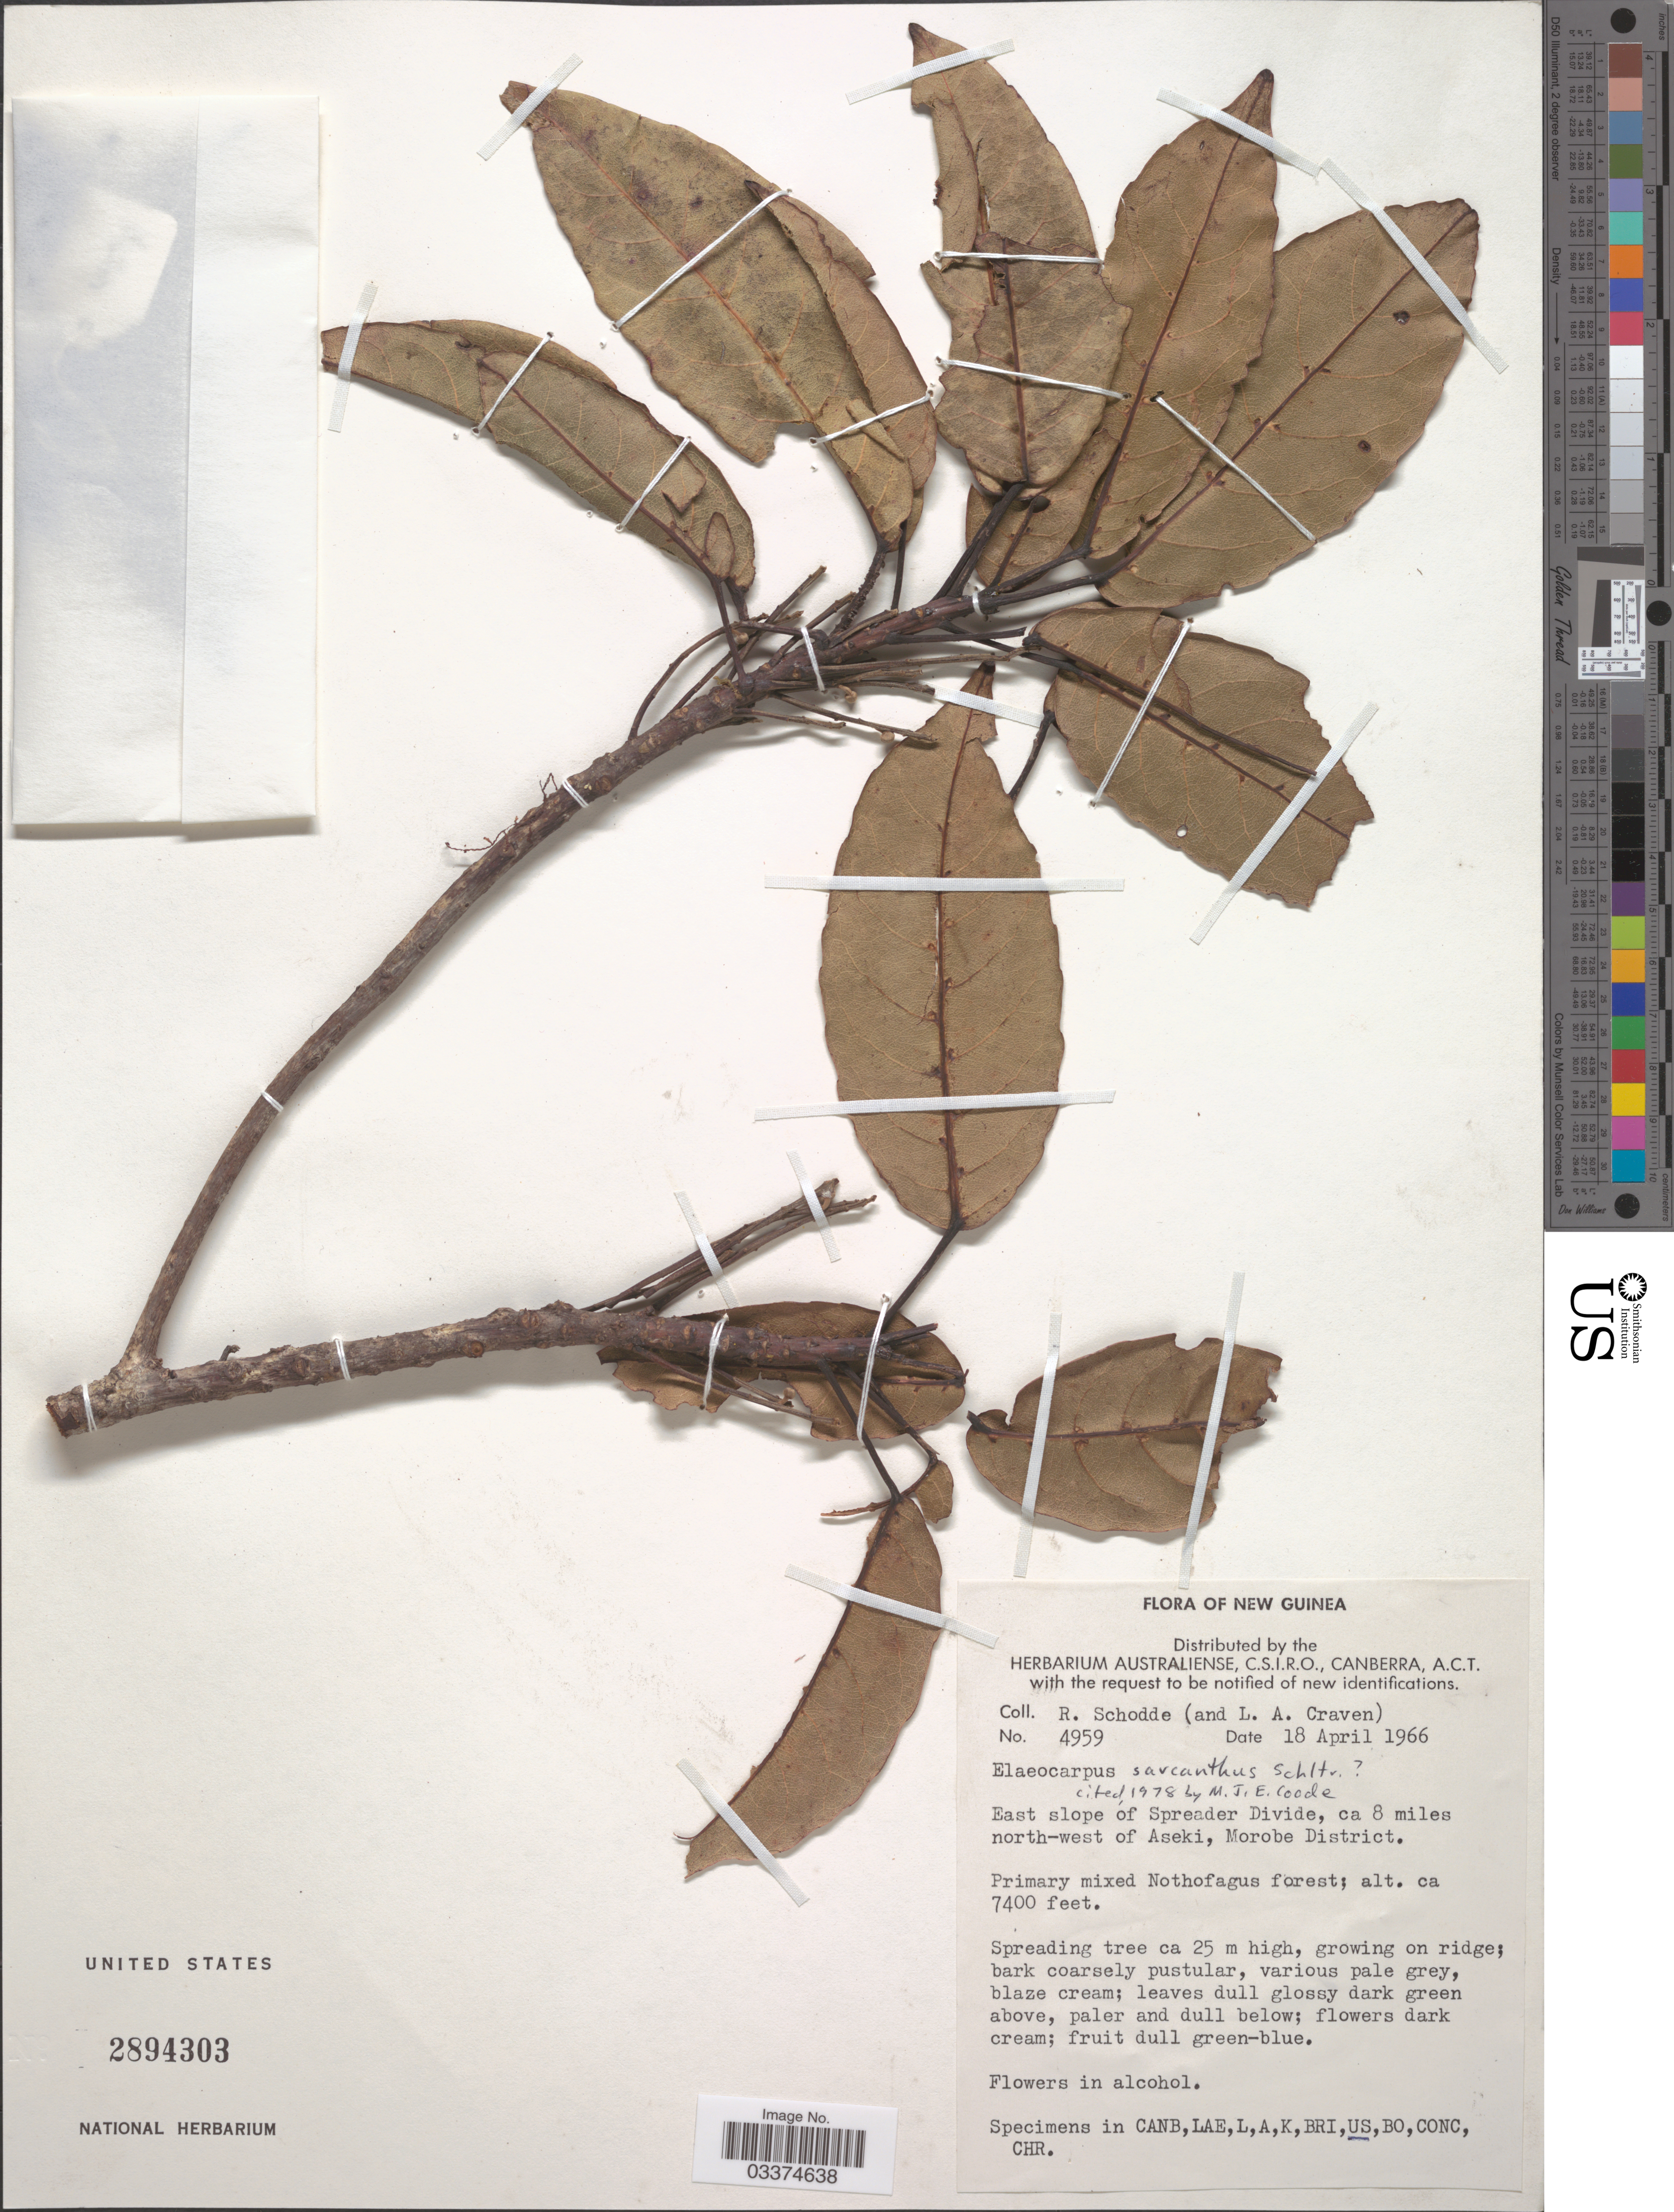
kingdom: Plantae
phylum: Tracheophyta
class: Magnoliopsida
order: Oxalidales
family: Elaeocarpaceae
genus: Elaeocarpus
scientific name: Elaeocarpus sarcanthus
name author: Schltr.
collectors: R. Schodde & L. A. Craven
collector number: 4959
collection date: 1966-04-18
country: Papua New Guinea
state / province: Morobe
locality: New Guinea, East slope of Spreader Divide, ca 8 miles north-west of Aseki, Morobe District.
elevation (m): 2256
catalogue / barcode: US 2894303